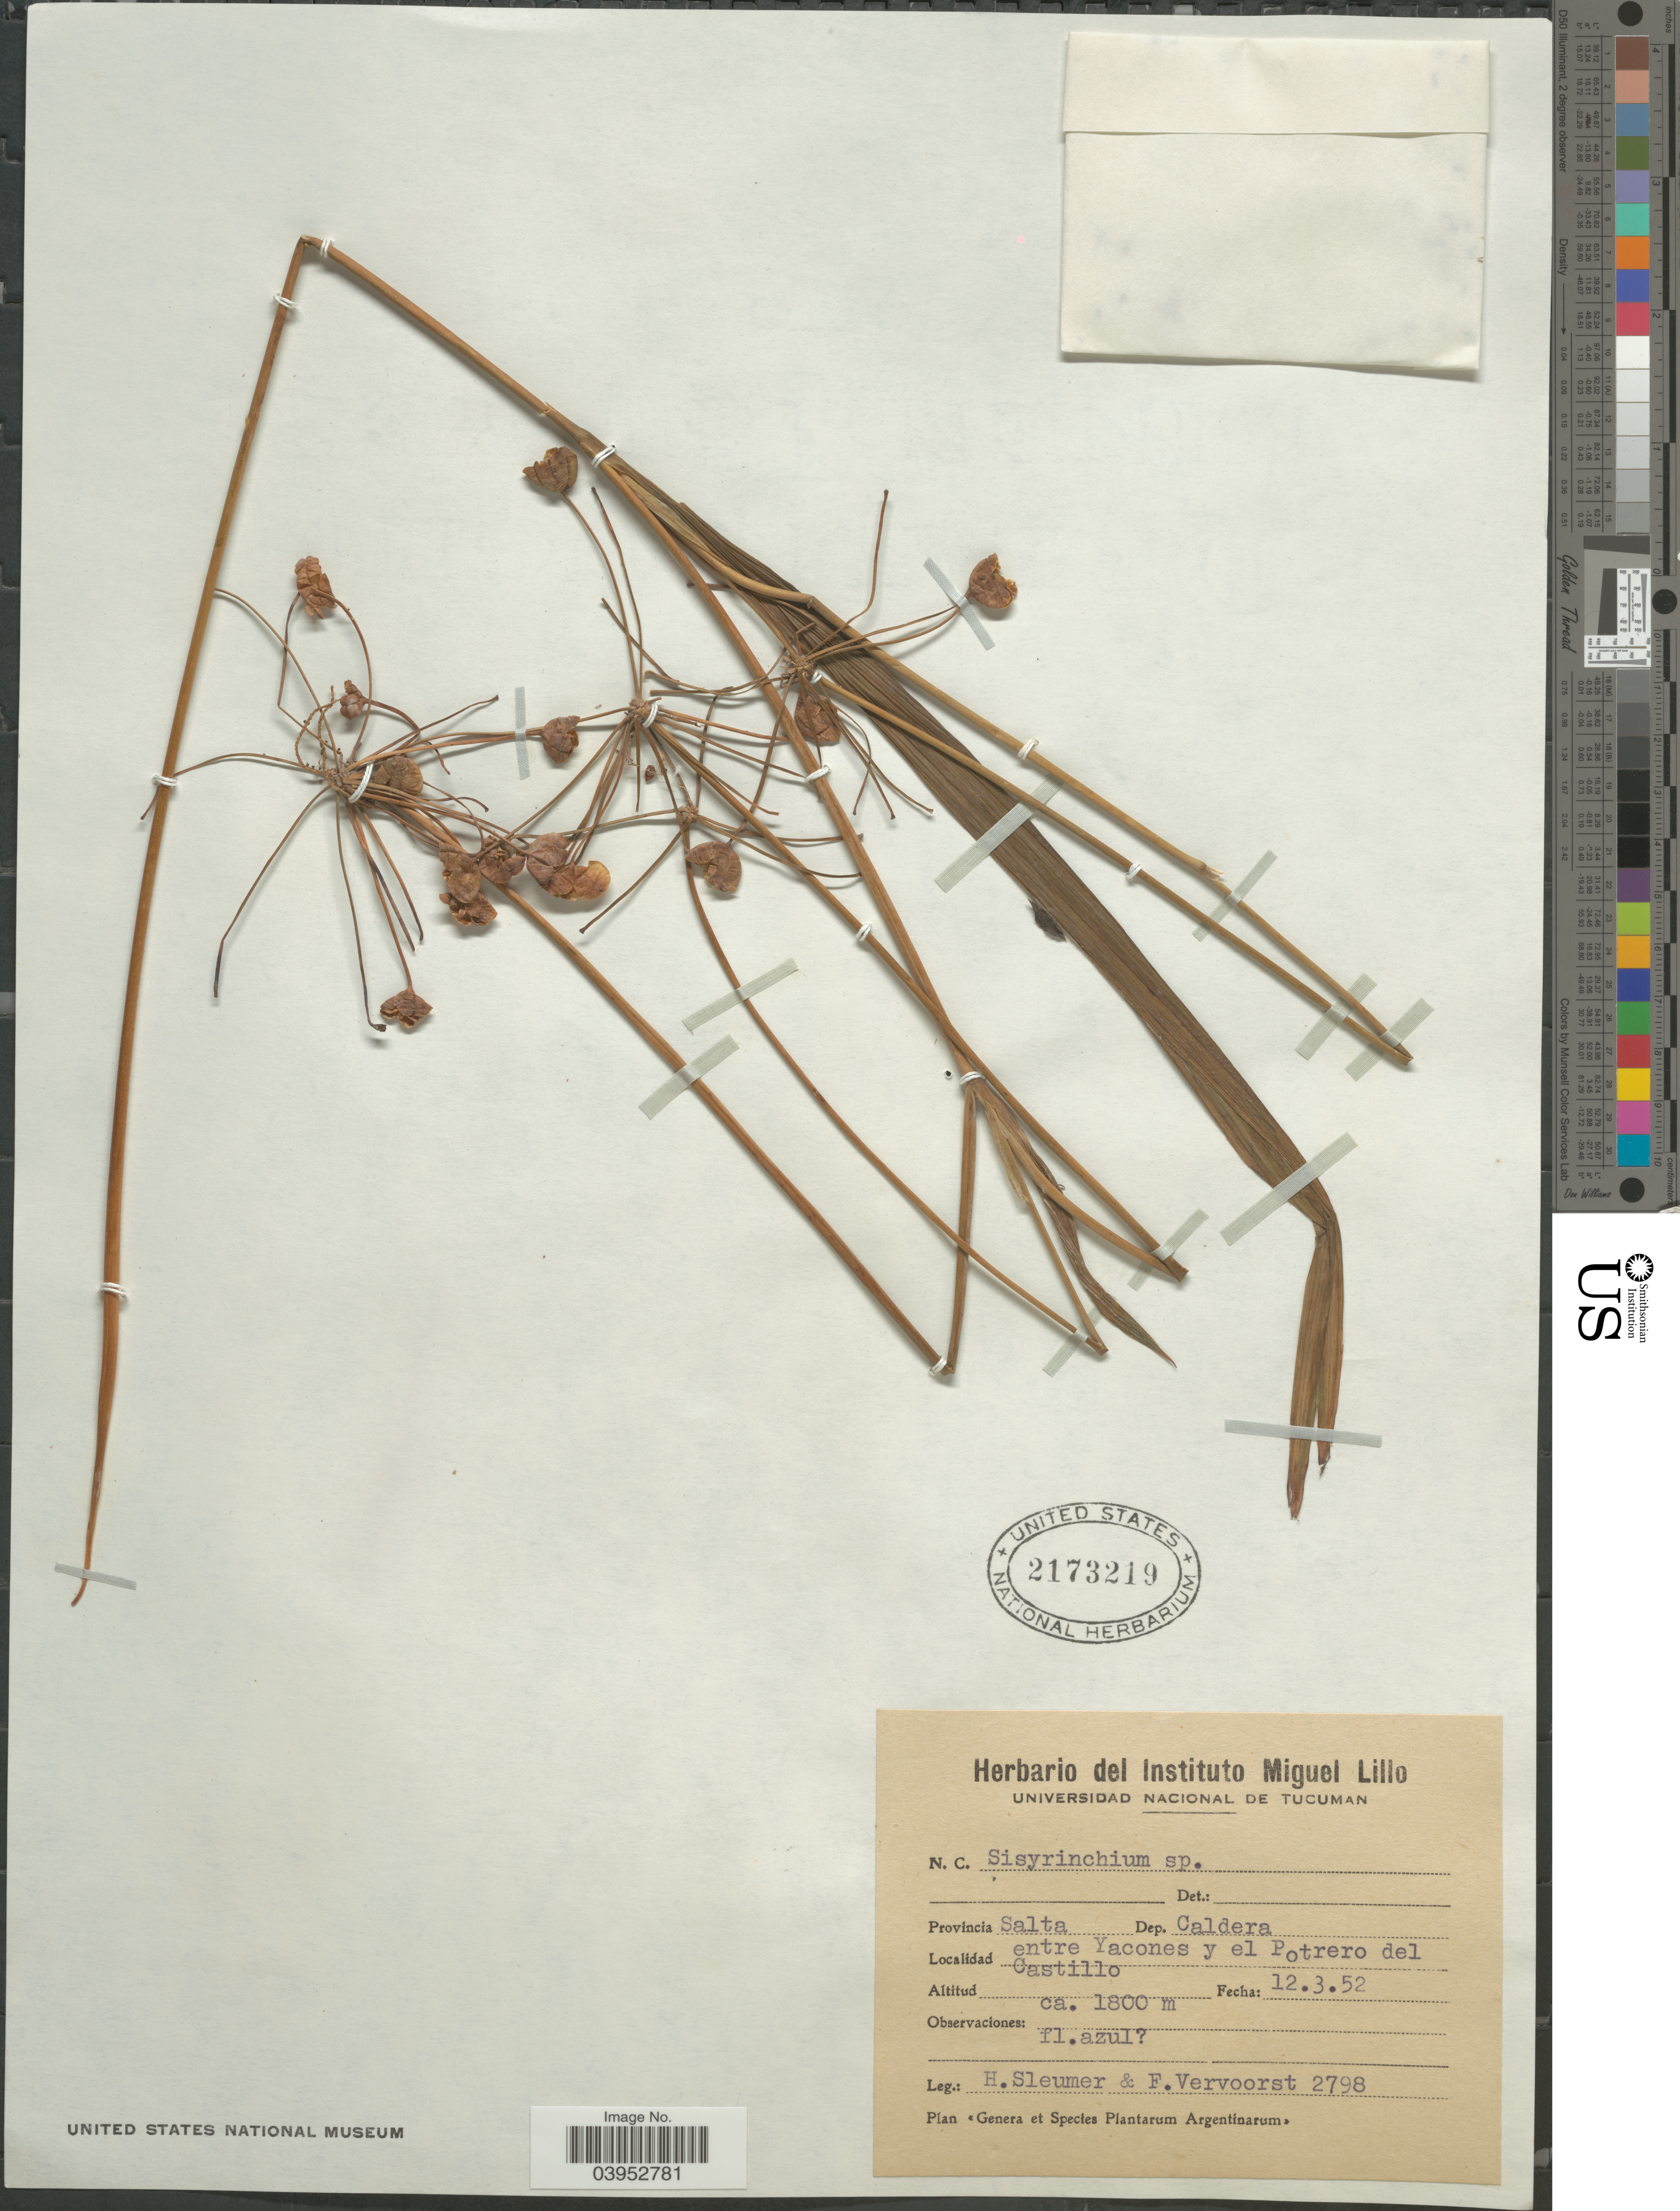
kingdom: Plantae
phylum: Tracheophyta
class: Liliopsida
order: Asparagales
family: Iridaceae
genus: Sisyrinchium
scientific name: Sisyrinchium sp.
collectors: H. O. Sleumer & F. Vervoorst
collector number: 2798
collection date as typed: Transcribed d/m/y: 12/3/52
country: Argentina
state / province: Salta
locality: Dep. Caldera. Entre Yacones y el Potrero del Castillo.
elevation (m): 1800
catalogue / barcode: US 2173219